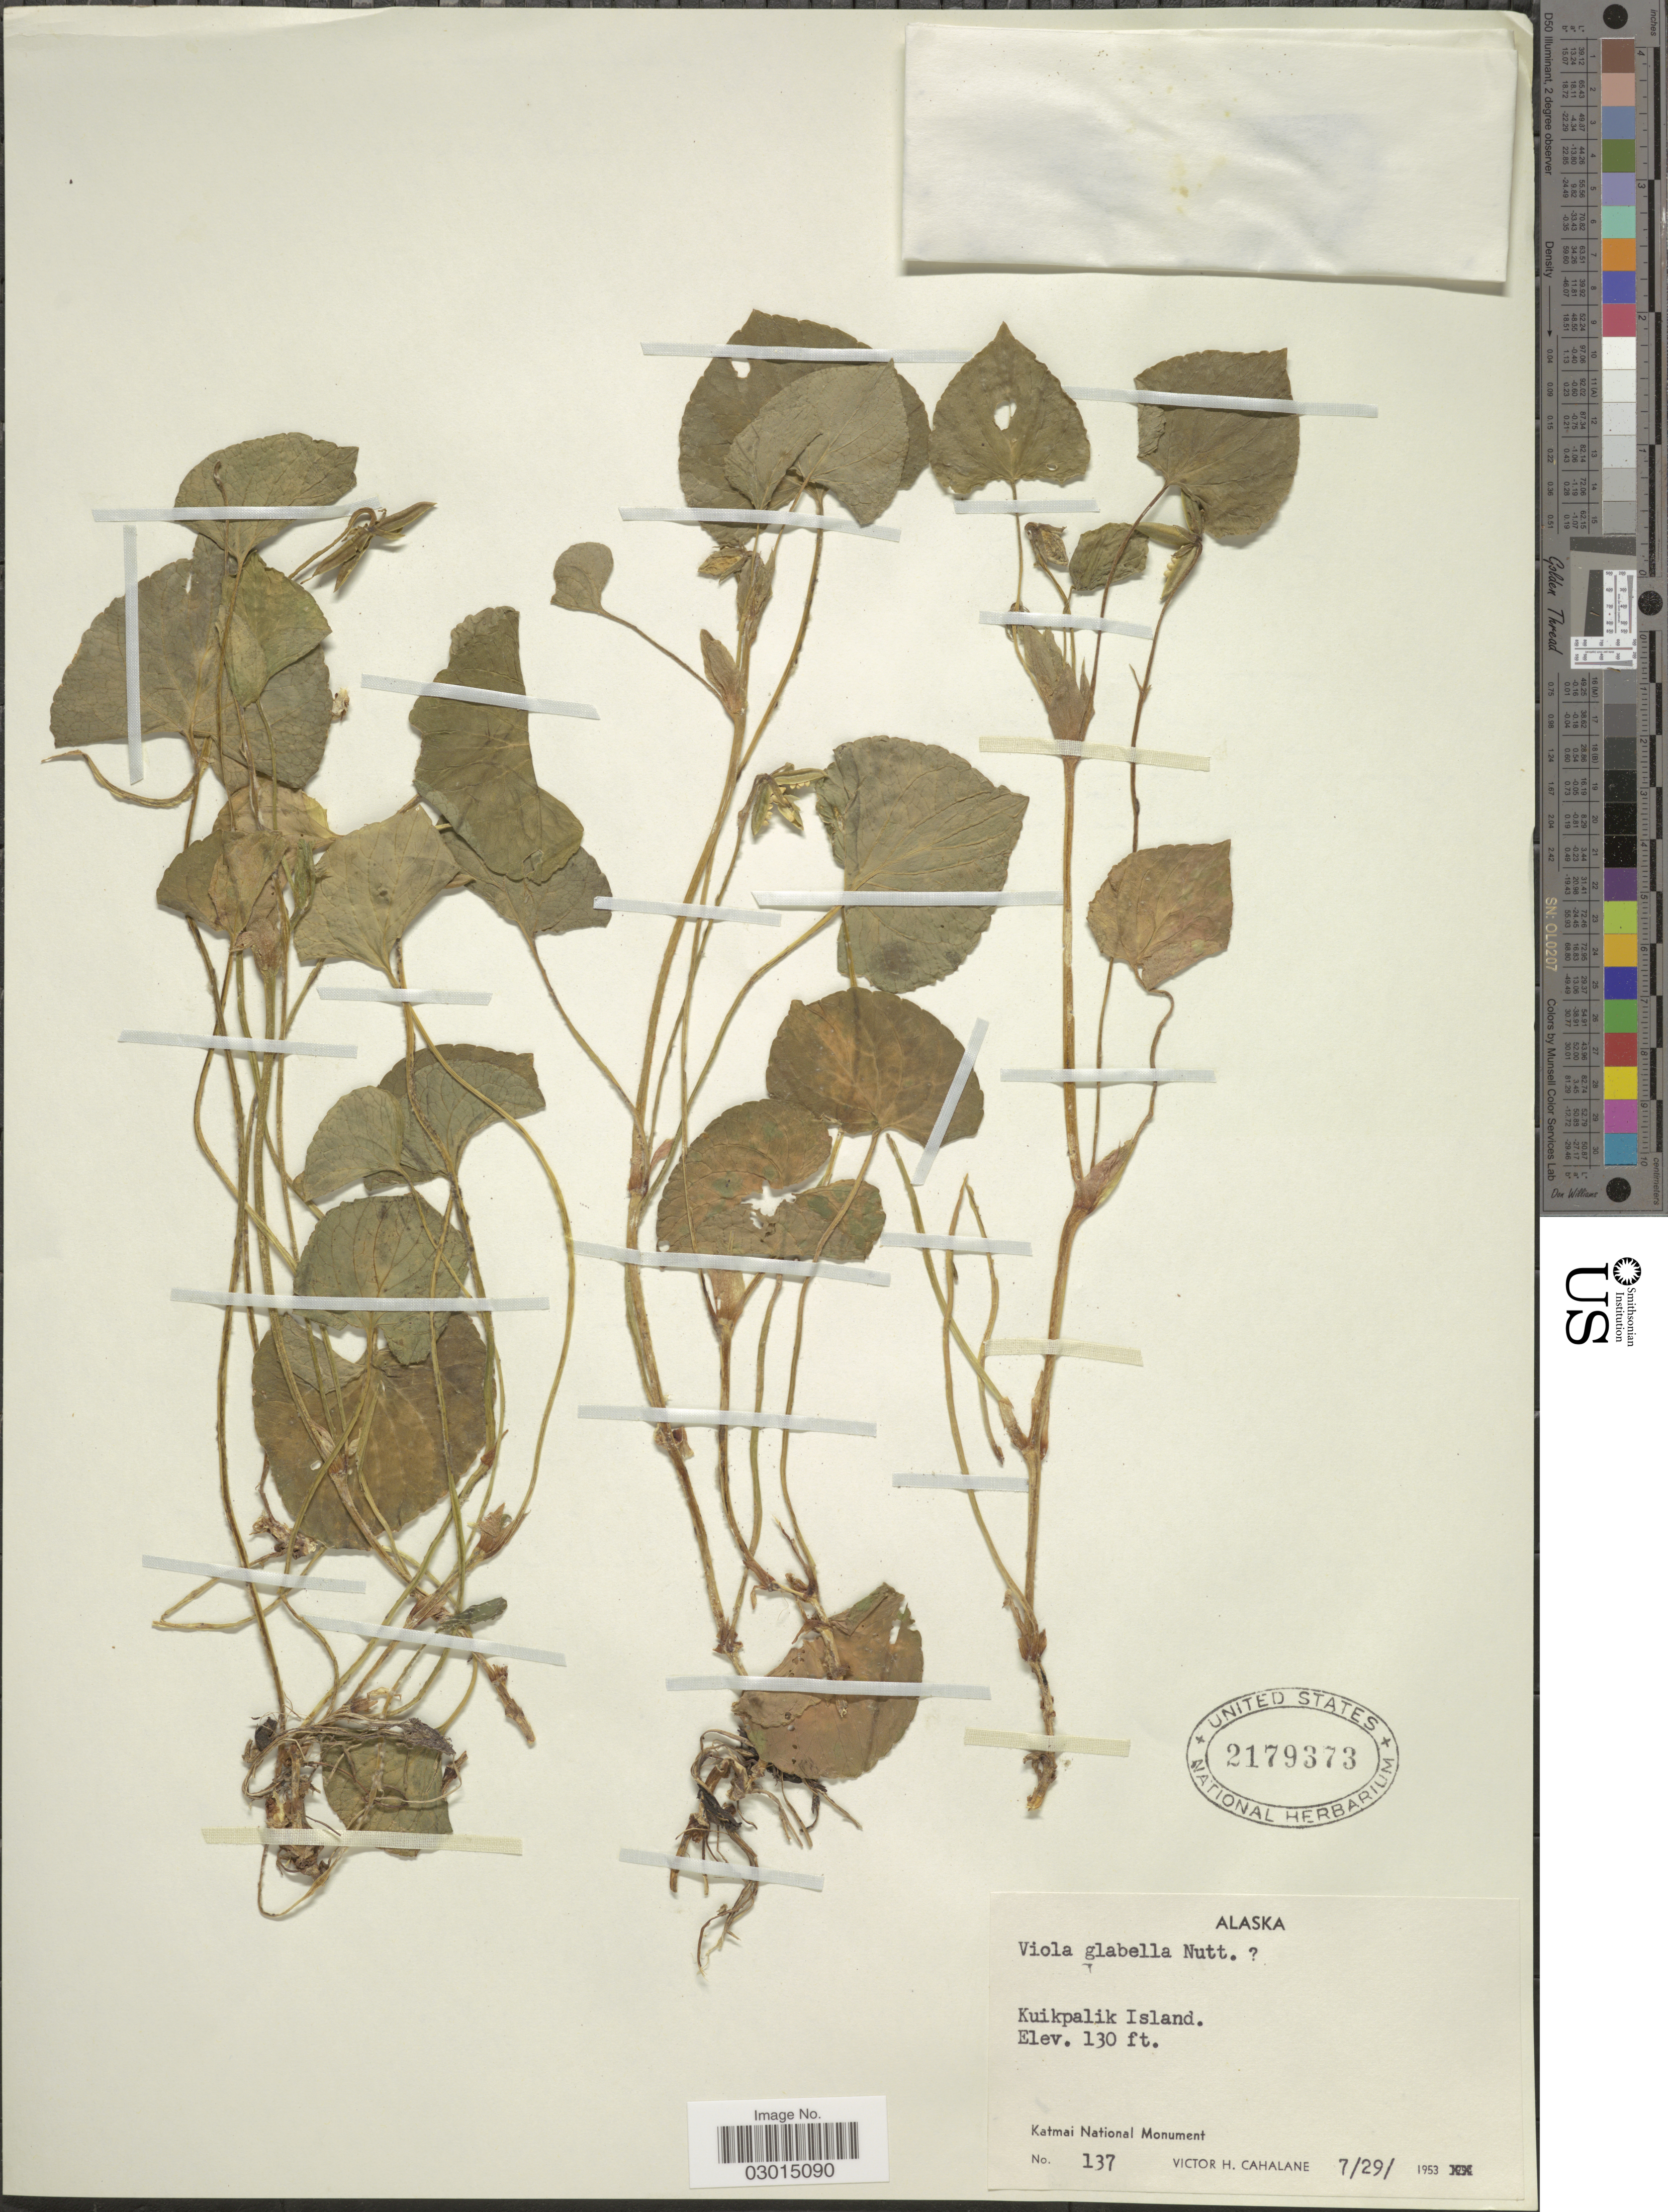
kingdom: Plantae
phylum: Tracheophyta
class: Magnoliopsida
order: Malpighiales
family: Violaceae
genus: Viola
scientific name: Viola glabella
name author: Nutt.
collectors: V. Cahalane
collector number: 137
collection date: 1953-07-29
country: United States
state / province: Alaska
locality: Kuikpalik Island. Katmai National Monument.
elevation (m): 40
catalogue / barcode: US 2179373